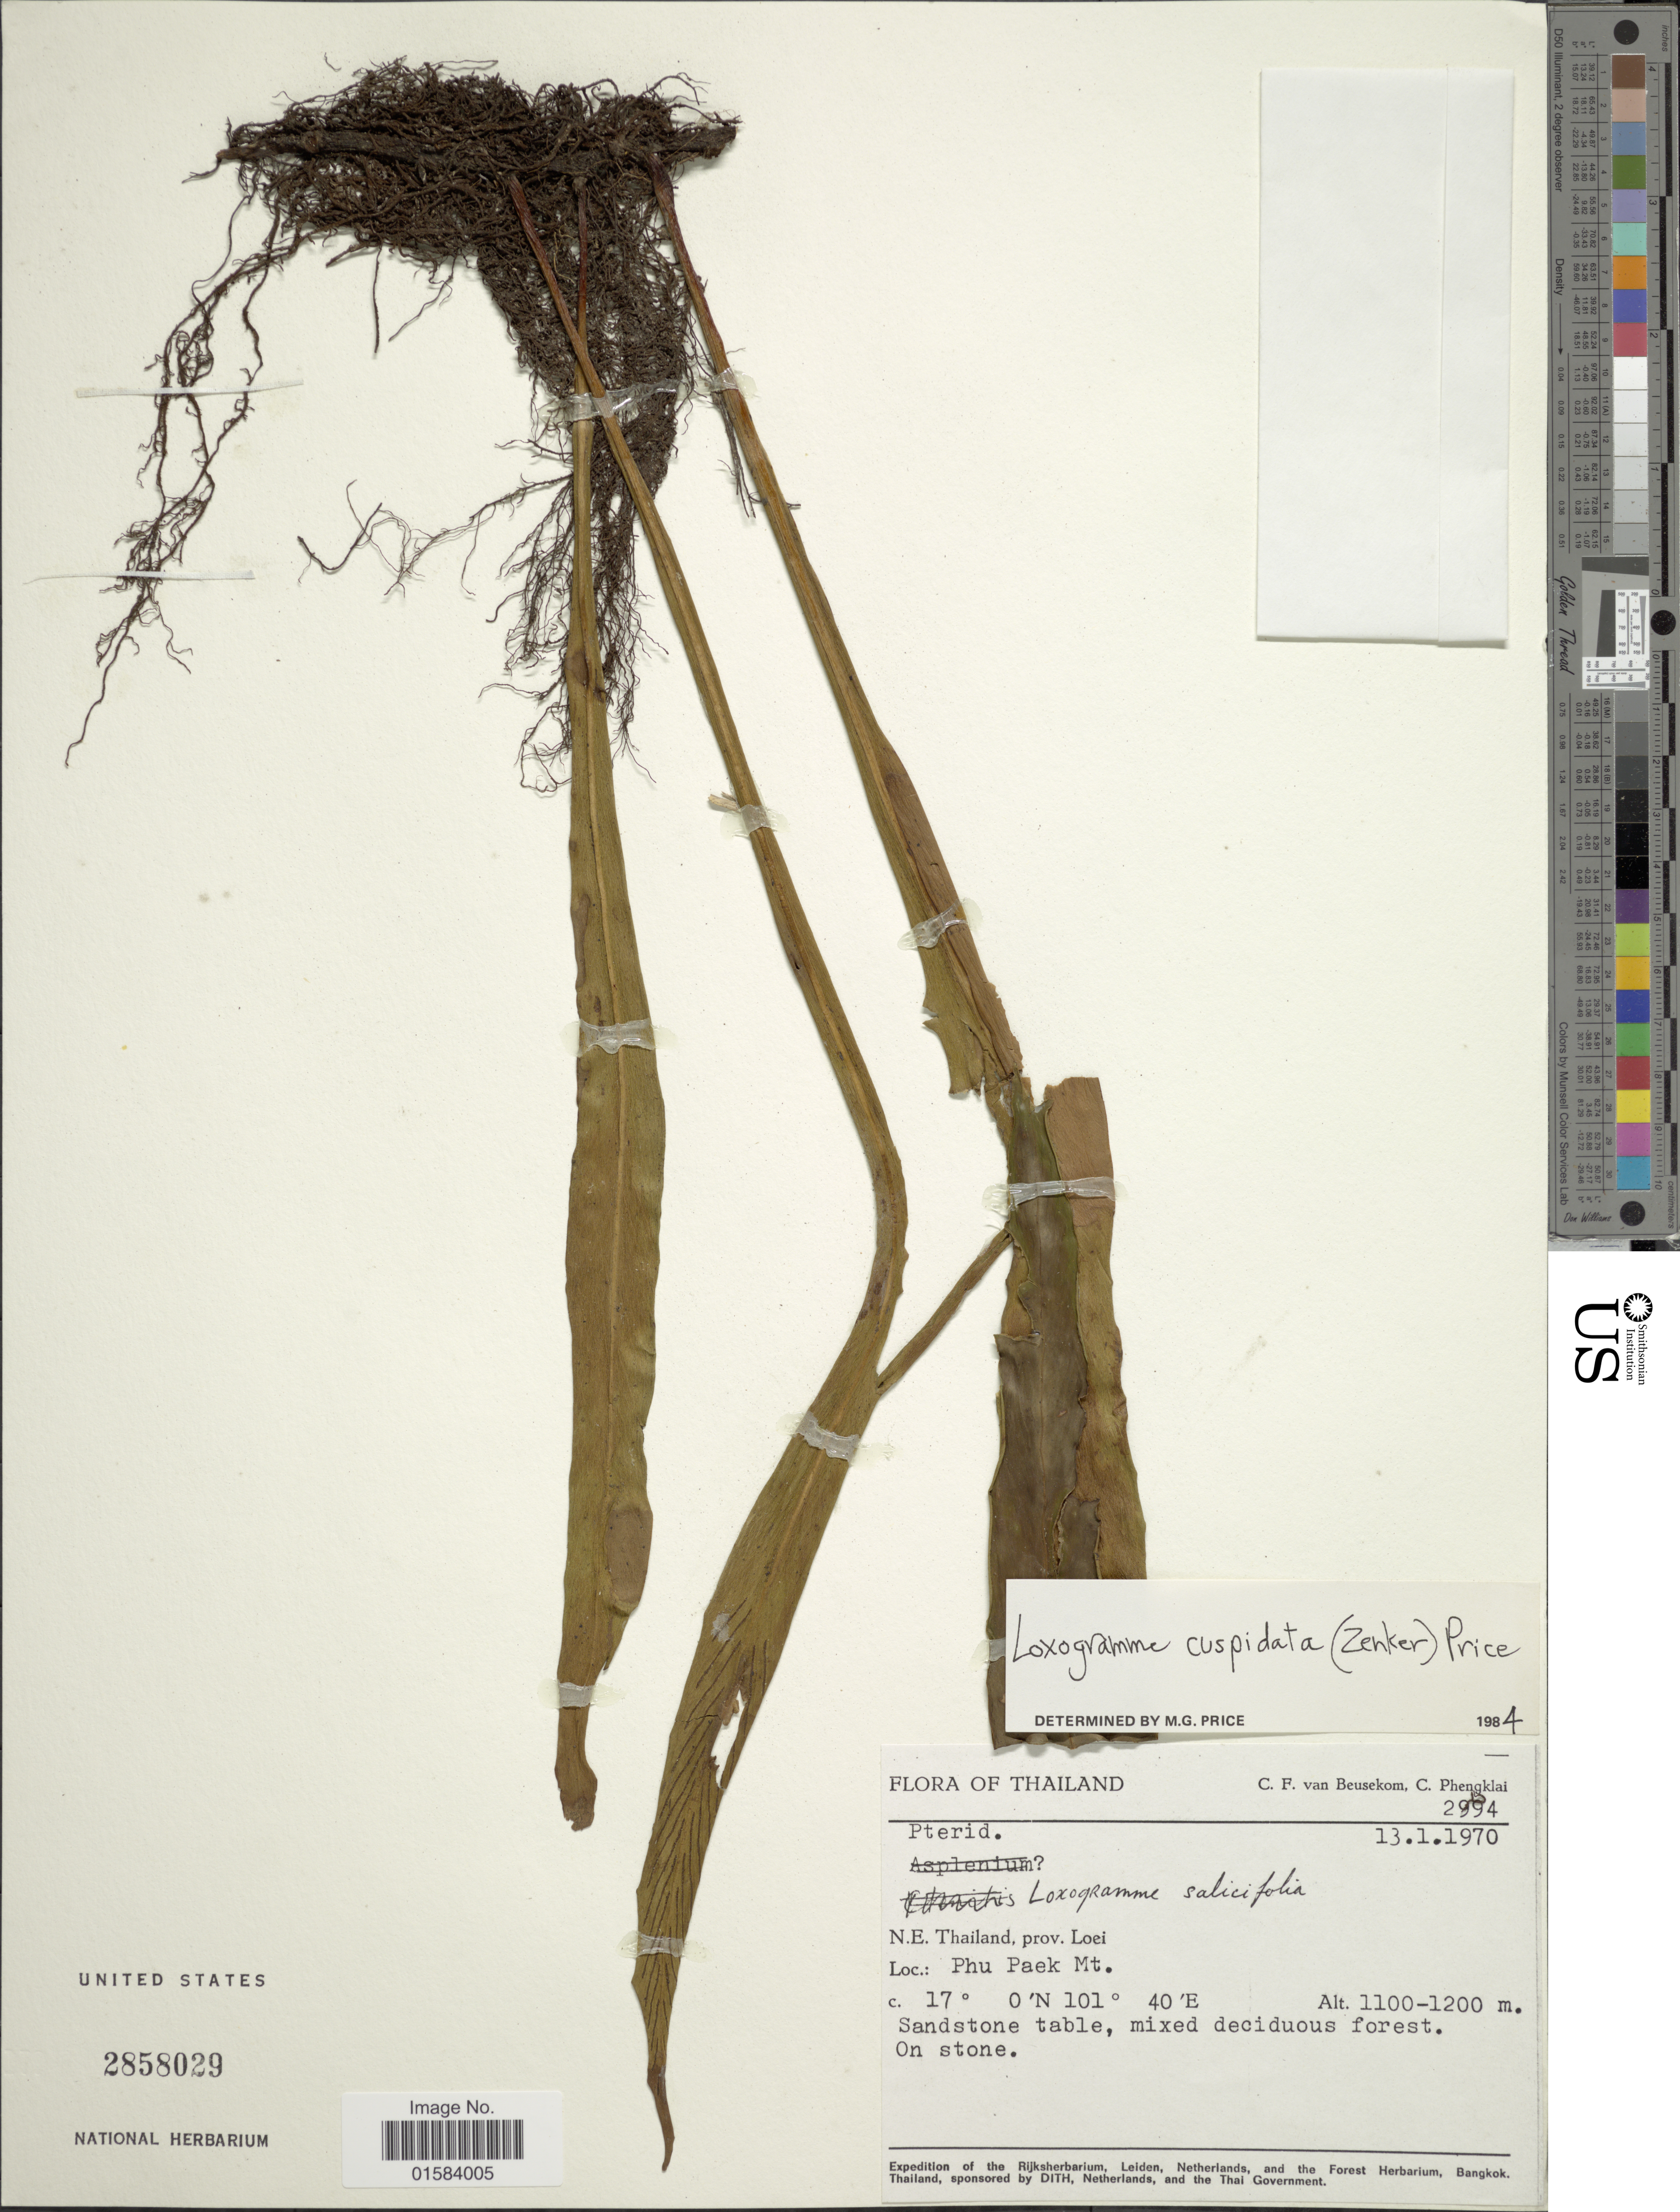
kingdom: Plantae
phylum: Tracheophyta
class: Polypodiopsida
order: Polypodiales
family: Polypodiaceae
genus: Loxogramme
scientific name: Loxogramme cuspidata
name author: (Zenker) M.G. Price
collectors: C. F. Beusekom & C. Phengklai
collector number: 2994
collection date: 1970-01-13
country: Thailand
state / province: Loei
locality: N.E. Thailand, Phu Paek Mt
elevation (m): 1100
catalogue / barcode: US 2858029